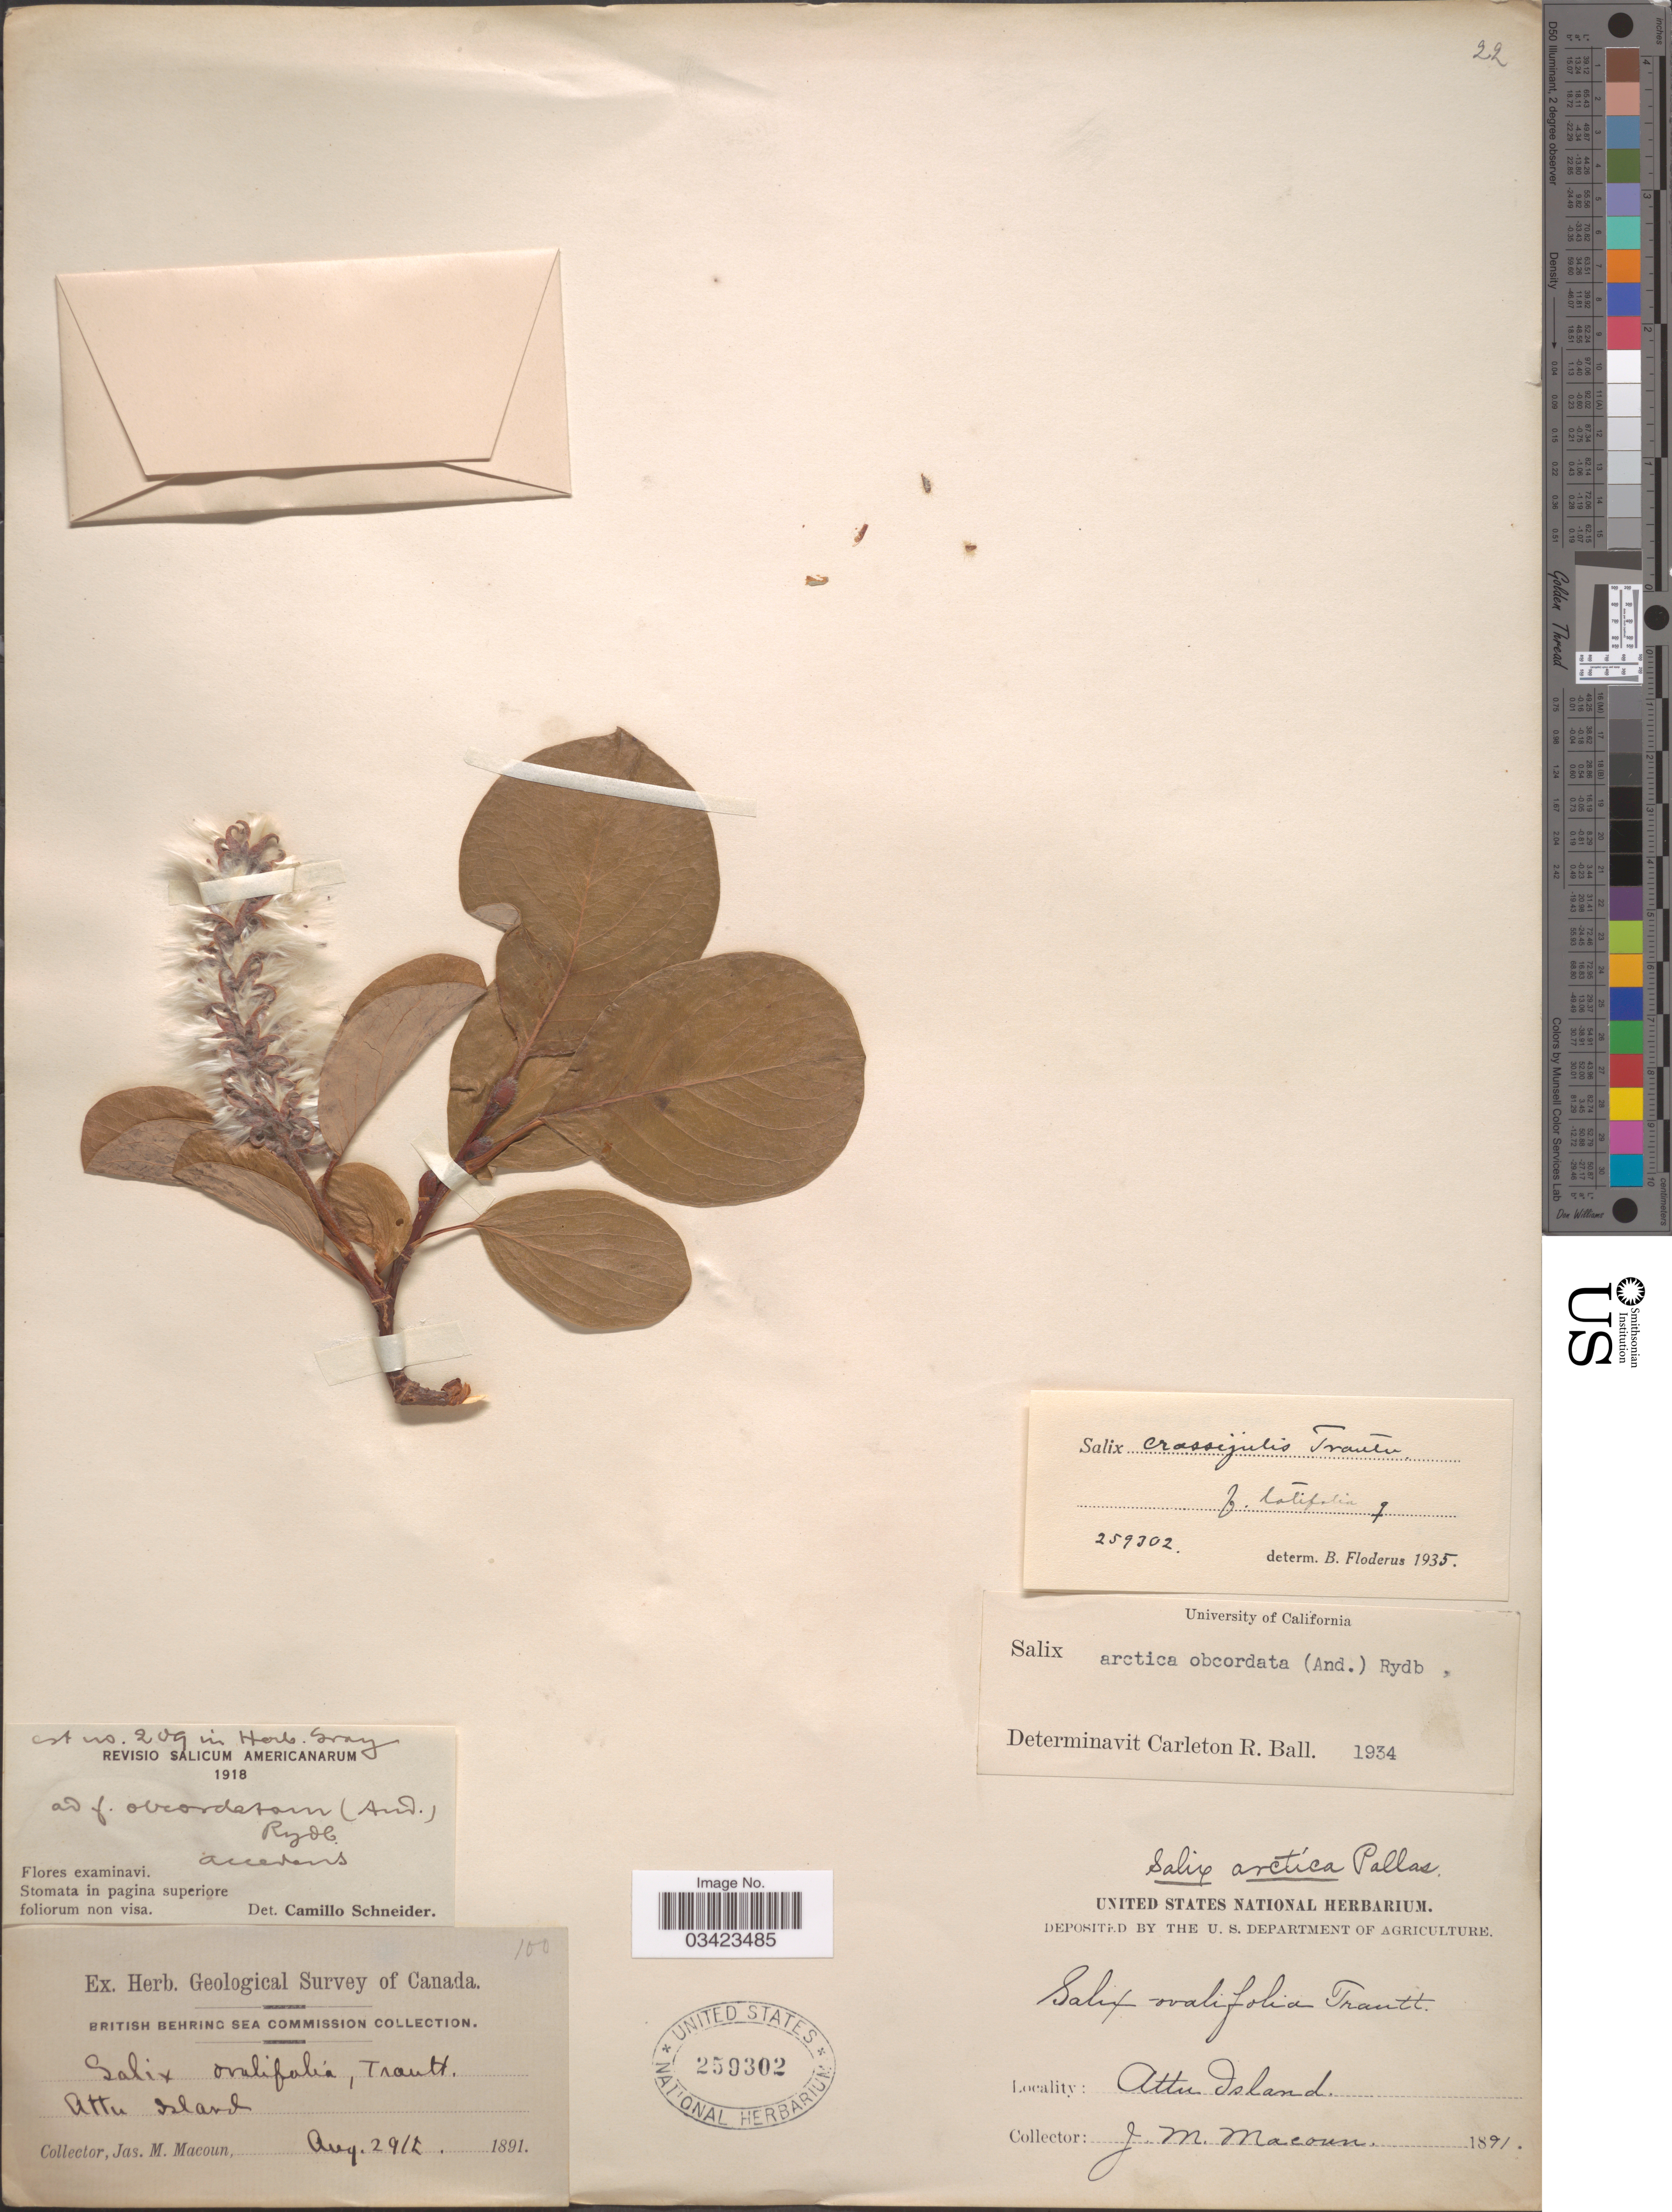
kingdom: Plantae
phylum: Tracheophyta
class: Magnoliopsida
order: Malpighiales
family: Salicaceae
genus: Salix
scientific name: Salix arctica var. araioclada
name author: (C.K. Schneid.) Raup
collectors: J. M. Macoun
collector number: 100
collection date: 1891-08-29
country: United States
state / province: Alaska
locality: Attu Island.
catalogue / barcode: US 259302